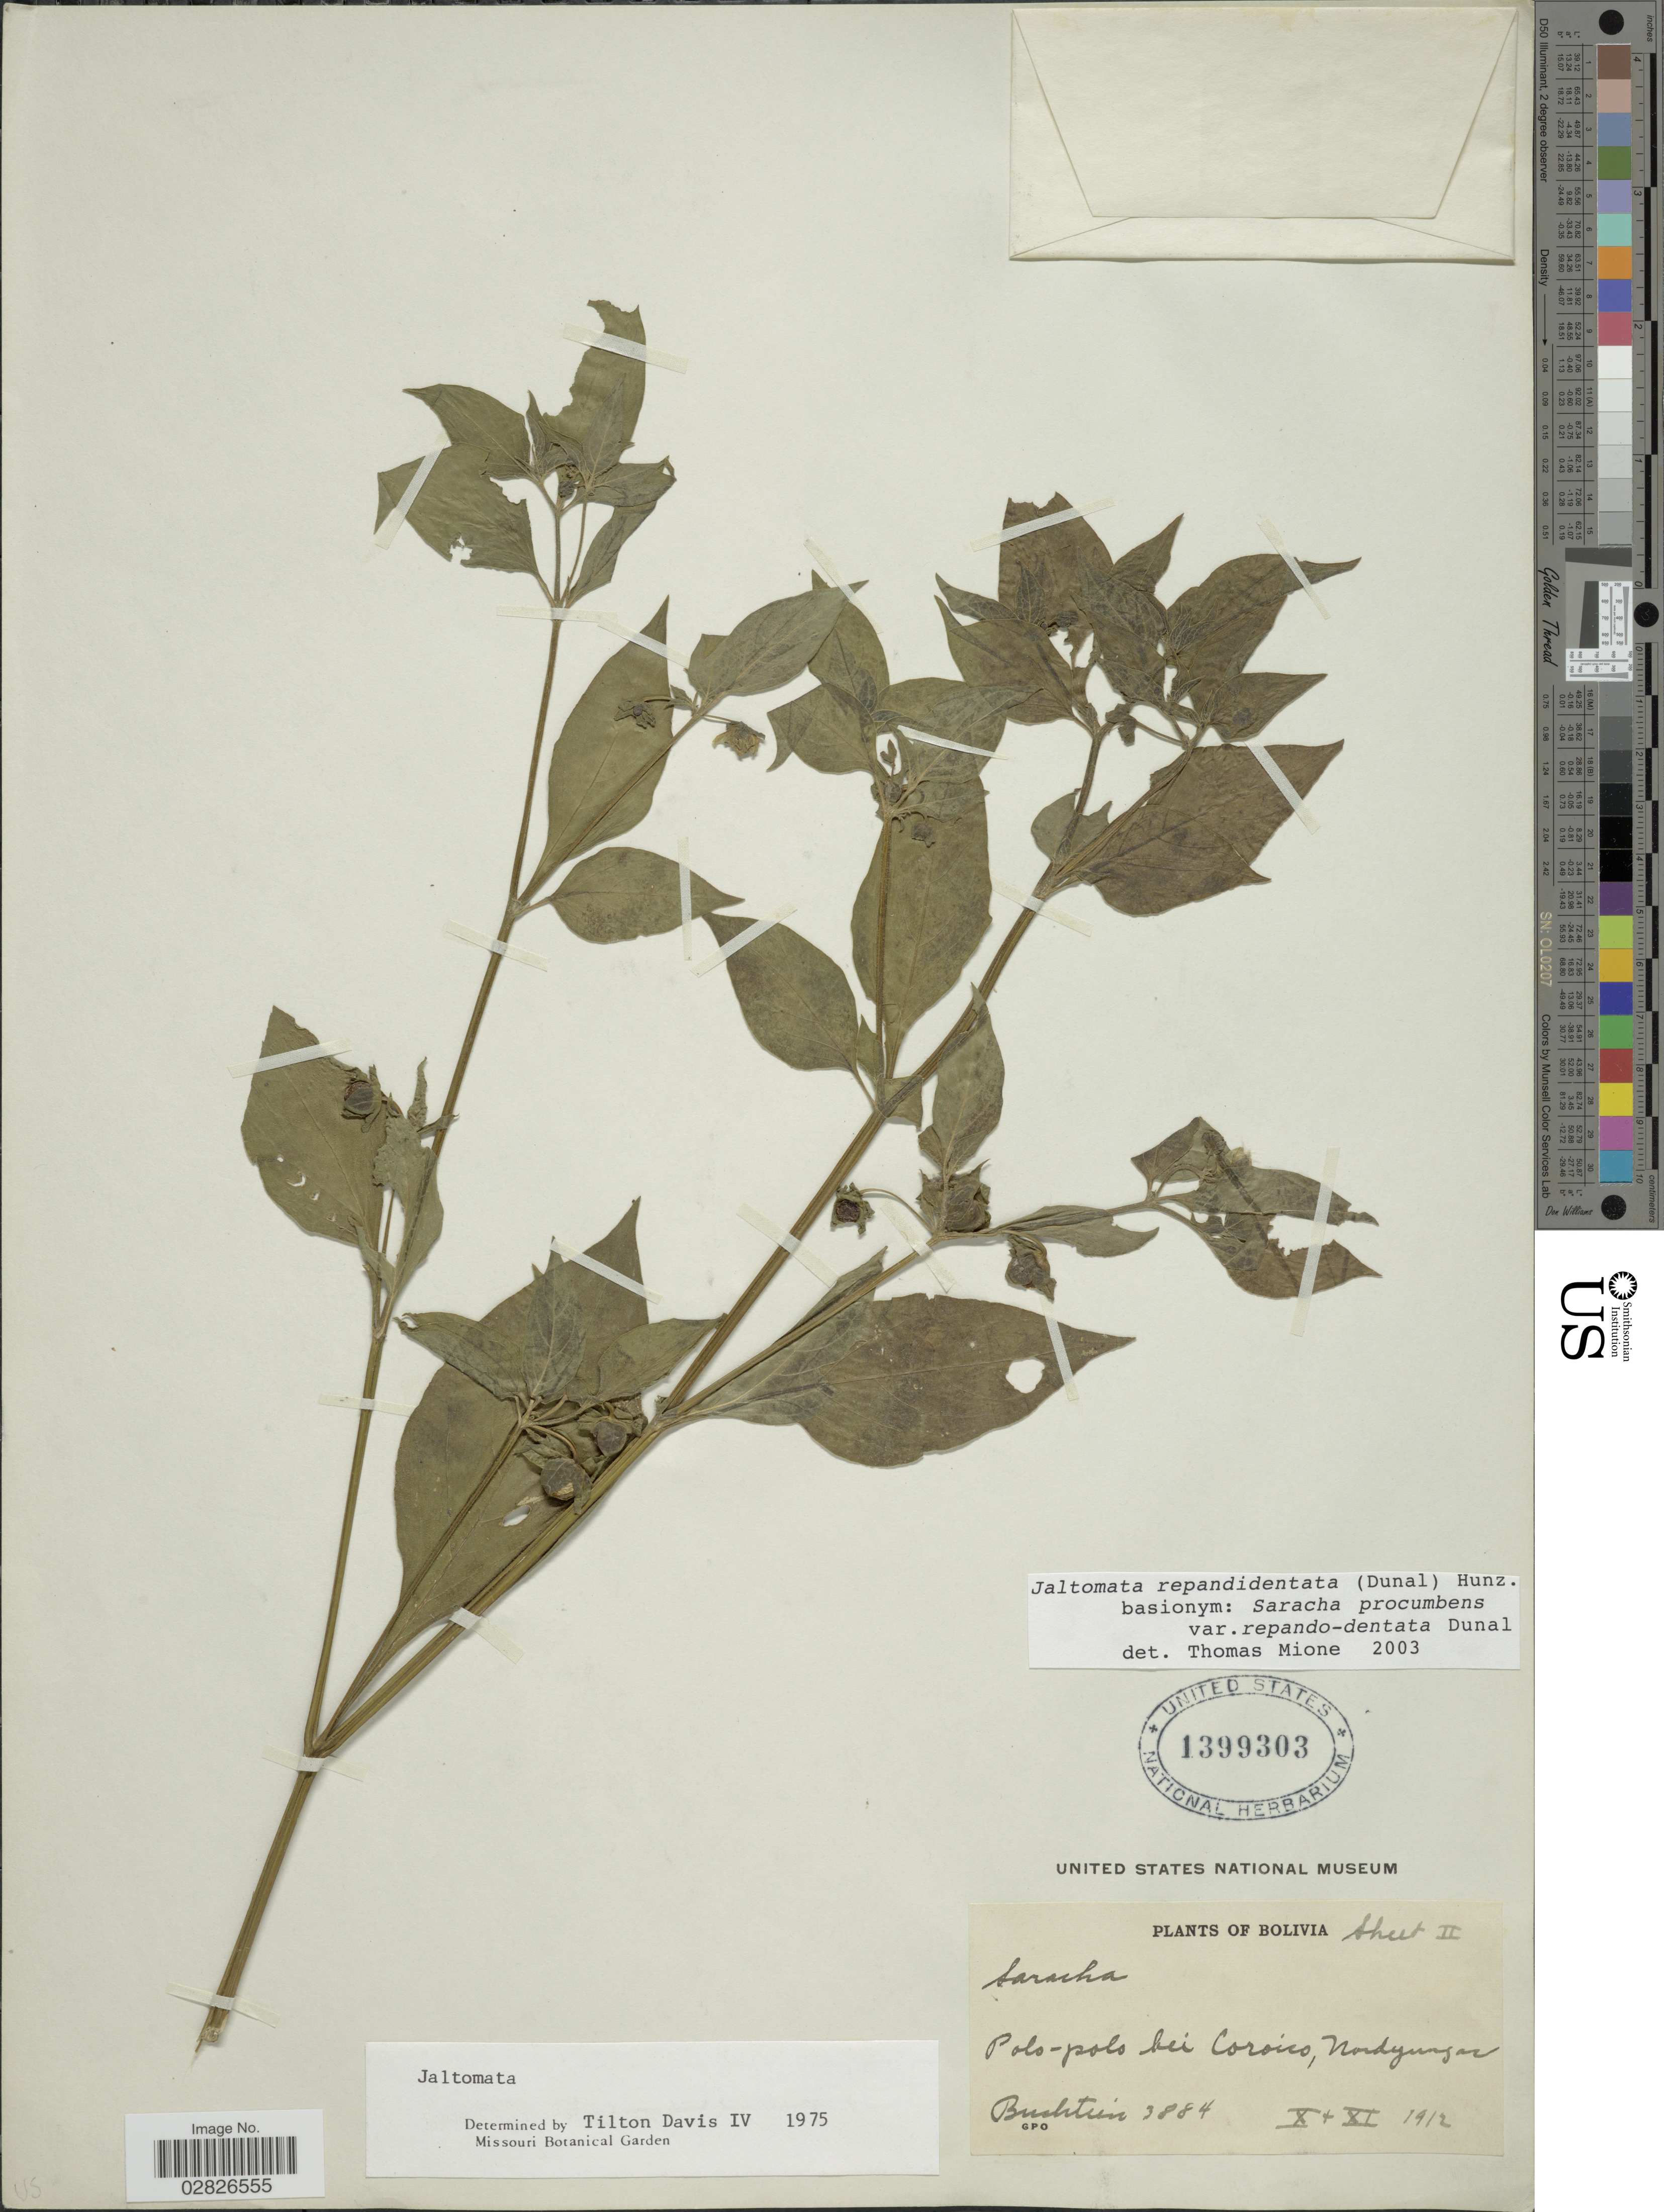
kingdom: Plantae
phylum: Tracheophyta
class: Magnoliopsida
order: Solanales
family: Solanaceae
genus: Jaltomata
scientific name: Jaltomata repandidentata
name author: (Dunal) Hunz.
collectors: Buchtien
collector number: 3884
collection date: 1912-10/1912-11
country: Bolivia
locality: Polo-Polo bei Coroico, Nordyungas.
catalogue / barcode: US 1399303